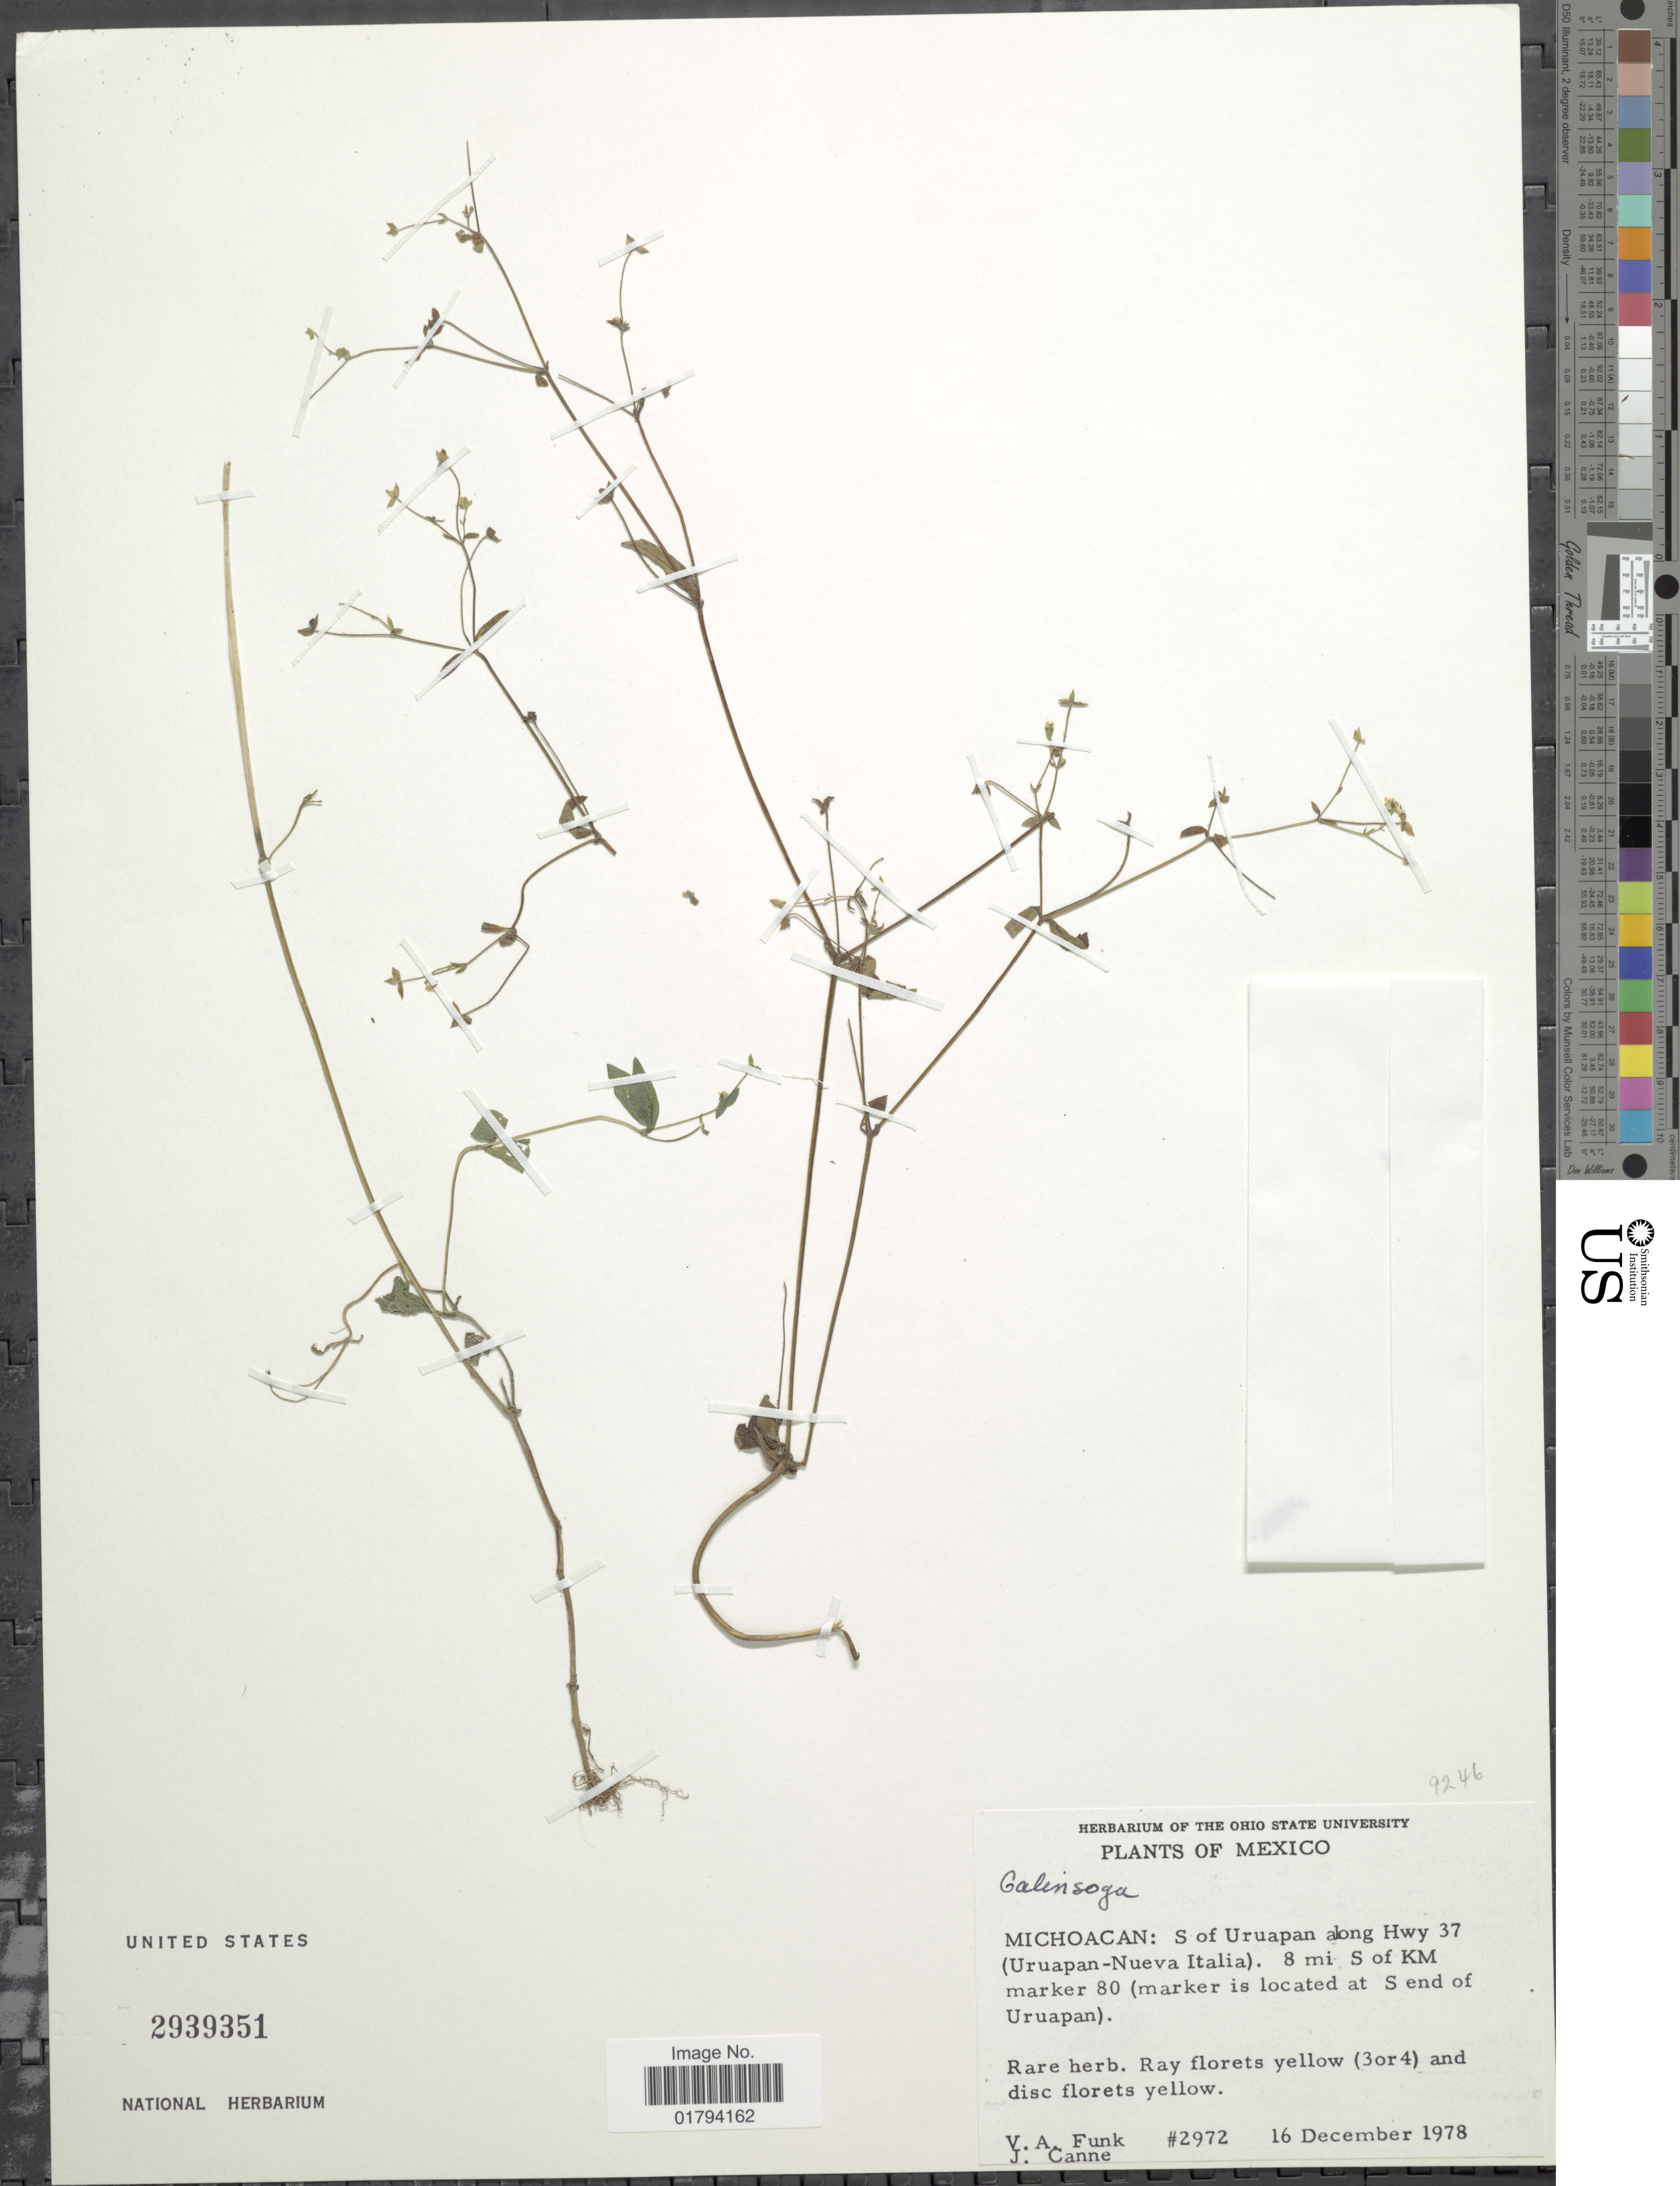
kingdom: Plantae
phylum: Tracheophyta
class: Magnoliopsida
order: Asterales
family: Asteraceae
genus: Galinsoga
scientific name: Galinsoga sp.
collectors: V. Funk & J. M. Canne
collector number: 2972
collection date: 1978-12-16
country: Mexico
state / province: Michoacán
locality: S of Uruapan along Hwy 37 (Uruapan-Nueva Italia), 8 mi S of KM marker 80 (marker is located at S end of Uruapan).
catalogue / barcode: US 2939351